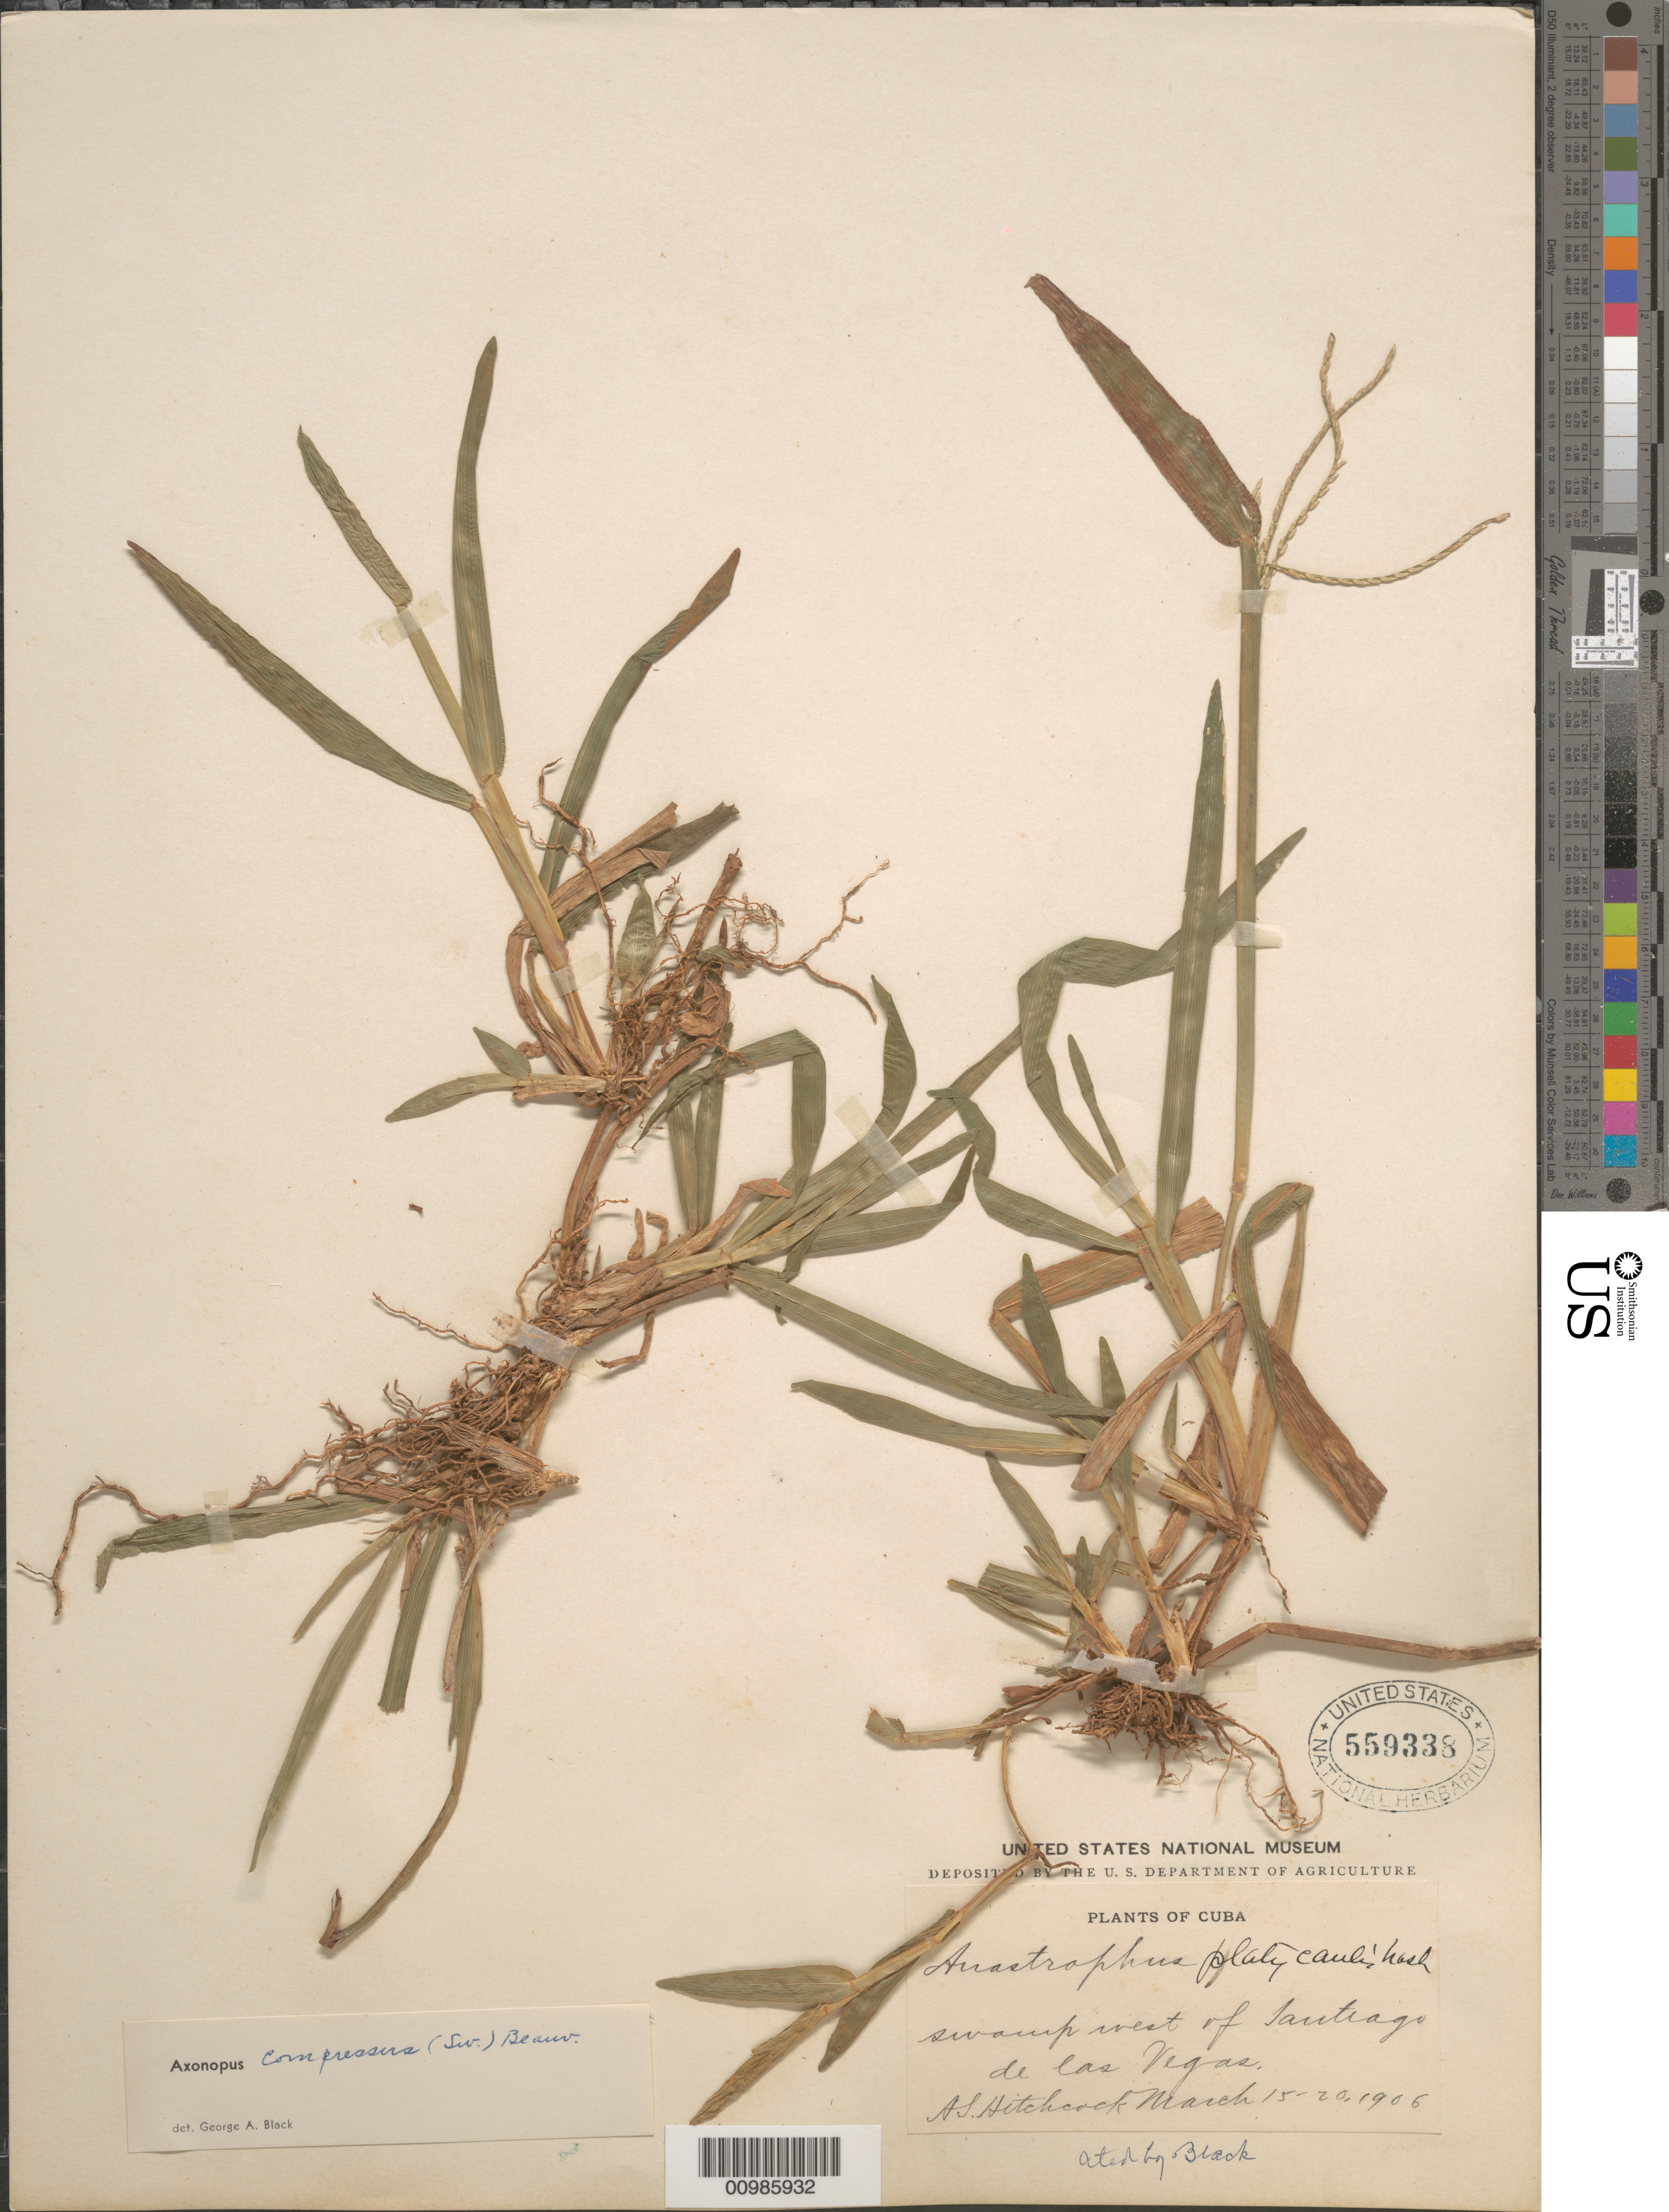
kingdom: Plantae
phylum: Tracheophyta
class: Liliopsida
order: Poales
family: Poaceae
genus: Axonopus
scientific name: Axonopus compressus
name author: (Sw.) P. Beauv.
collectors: A. S. Hitchcock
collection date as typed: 15 Mar 1906 to20 Mar 1906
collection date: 1906-03-15/1906-03-20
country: Cuba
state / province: La Habana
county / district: Municipio Boyeros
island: Cuba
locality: Santiago de las Vegas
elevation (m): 97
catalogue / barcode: US 559338